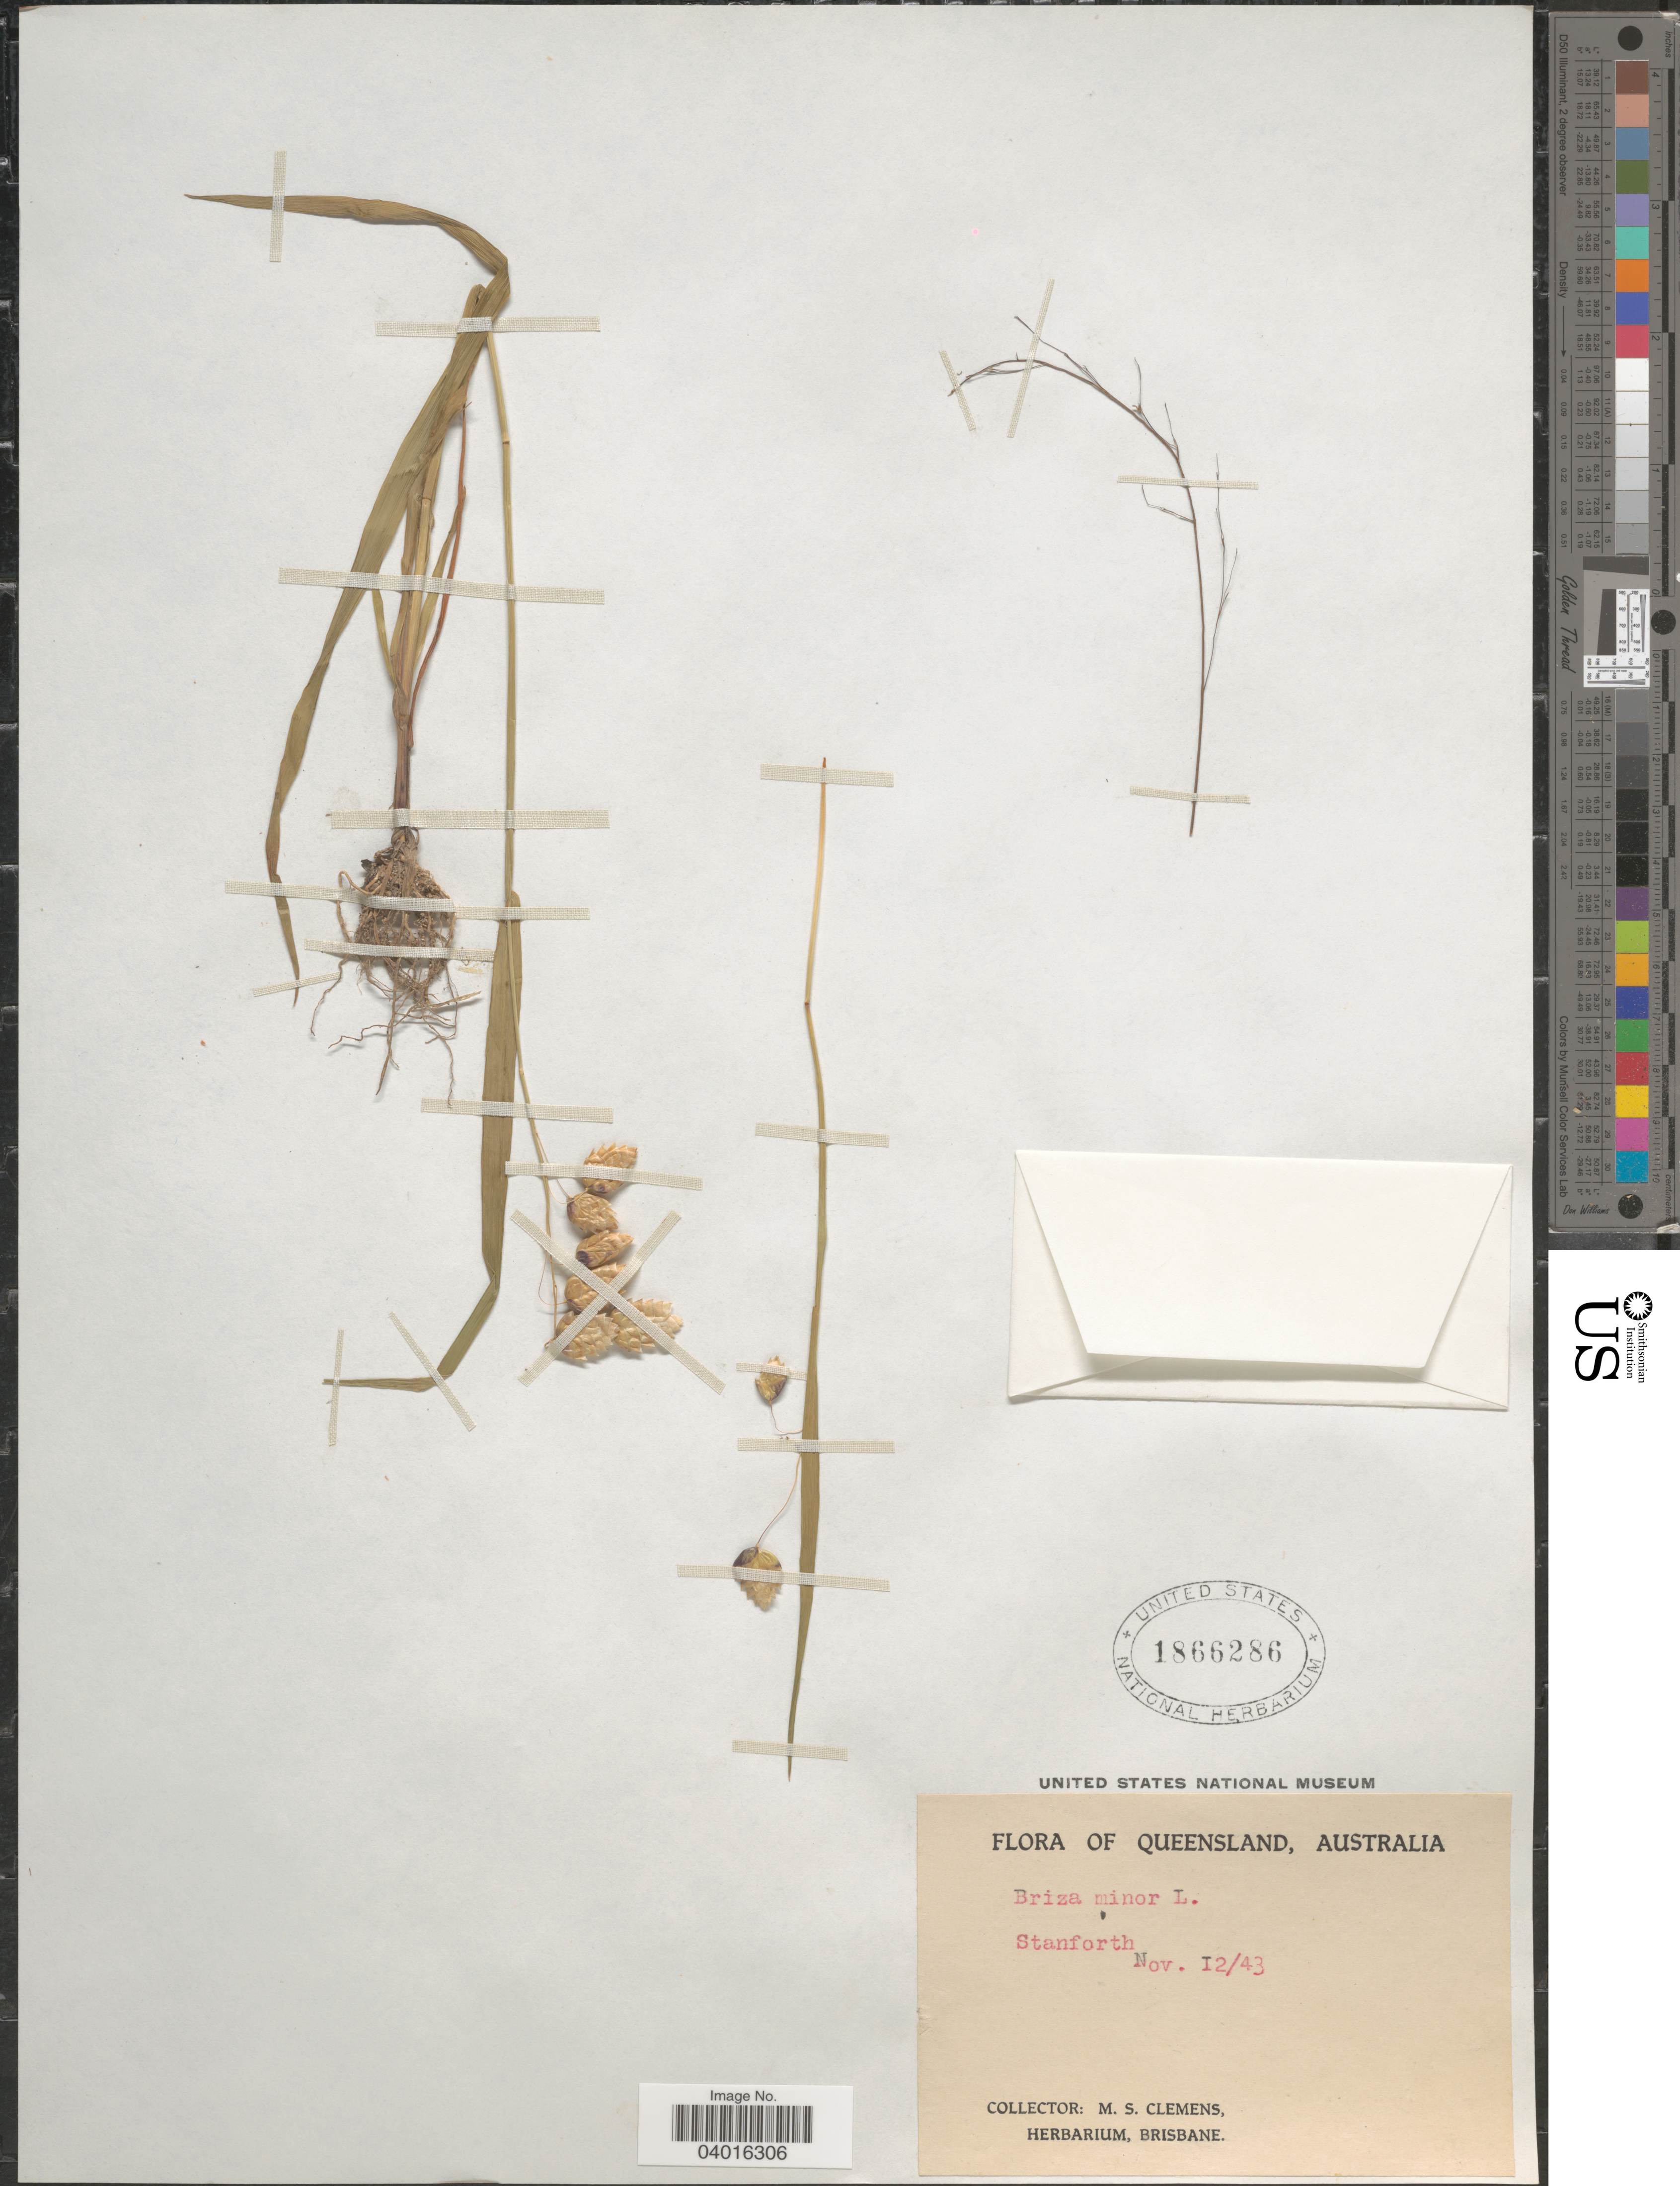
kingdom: Plantae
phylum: Tracheophyta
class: Liliopsida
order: Poales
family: Poaceae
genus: Briza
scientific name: Briza maxima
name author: L.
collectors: M. S. Clemens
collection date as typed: Transcribed d/m/y: 12/11/43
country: Australia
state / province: Queensland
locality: Stanforth.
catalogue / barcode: US 1866286